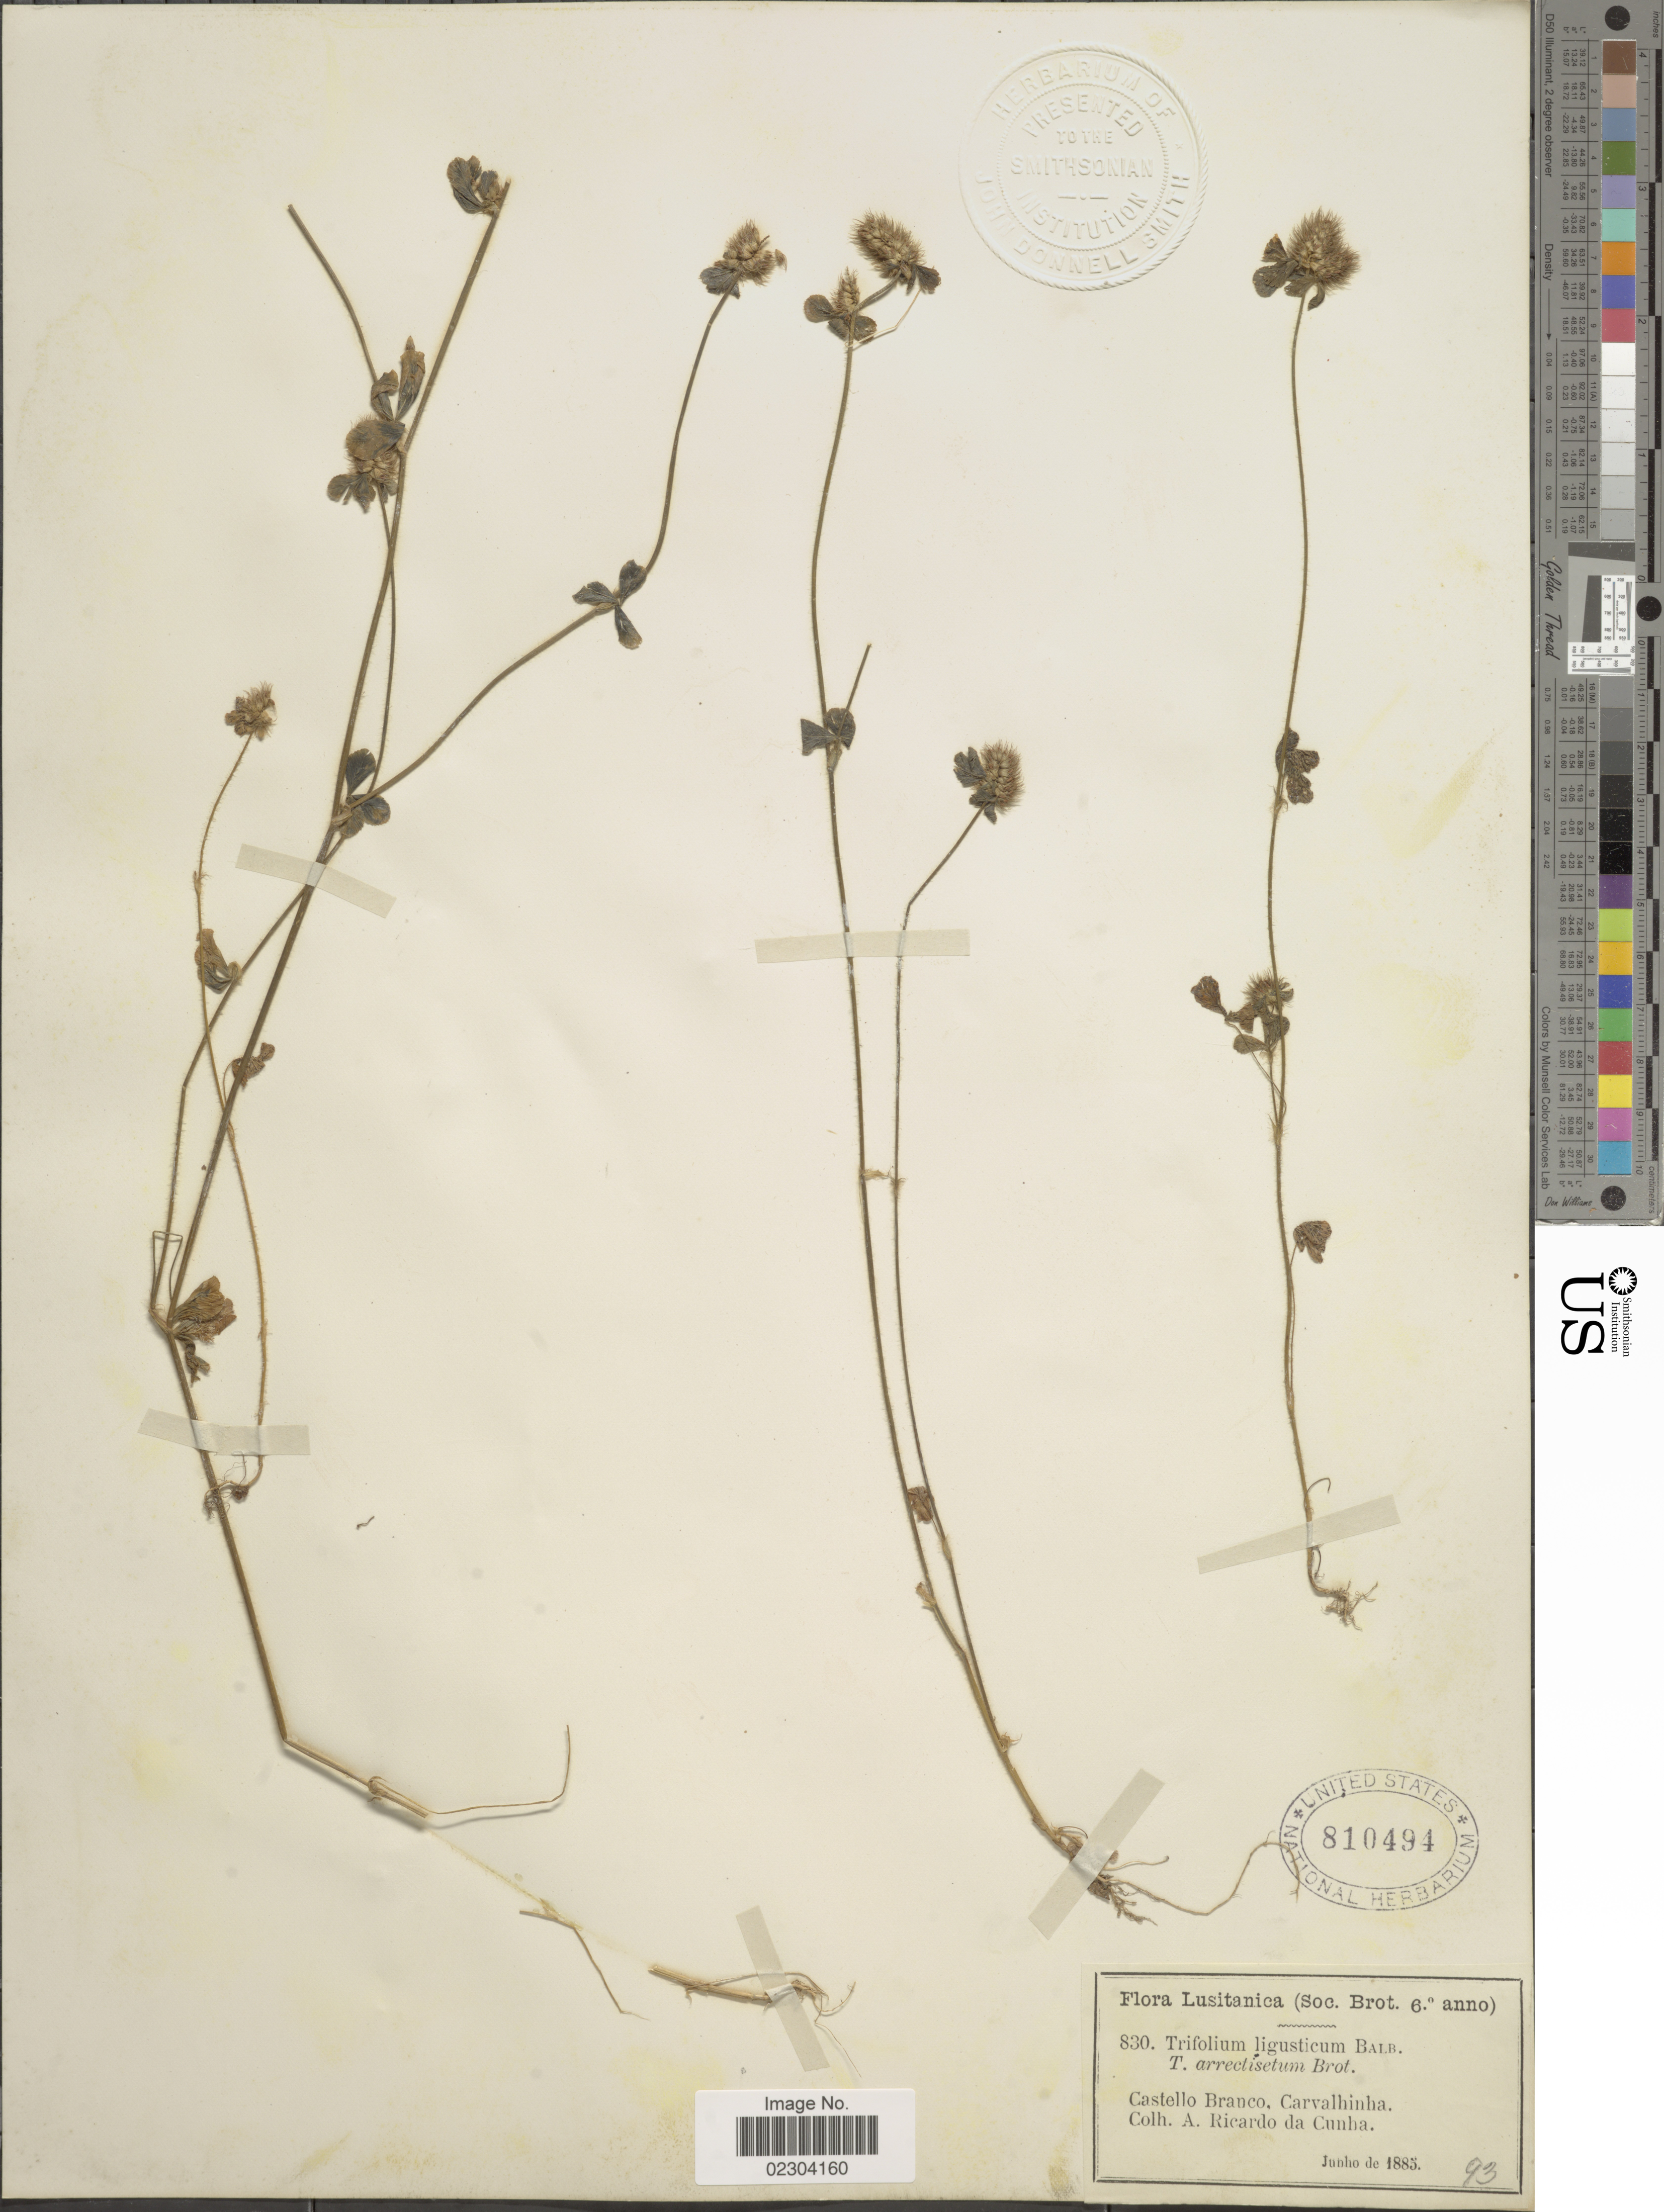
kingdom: Plantae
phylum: Tracheophyta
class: Magnoliopsida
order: Fabales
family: Fabaceae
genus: Trifolium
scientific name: Trifolium ligusticum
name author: Loisel.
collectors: A. Da Cunha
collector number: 830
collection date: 1885-06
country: Portugal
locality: Lustanica. Castello Branco. Carvalhinha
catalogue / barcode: US 810494